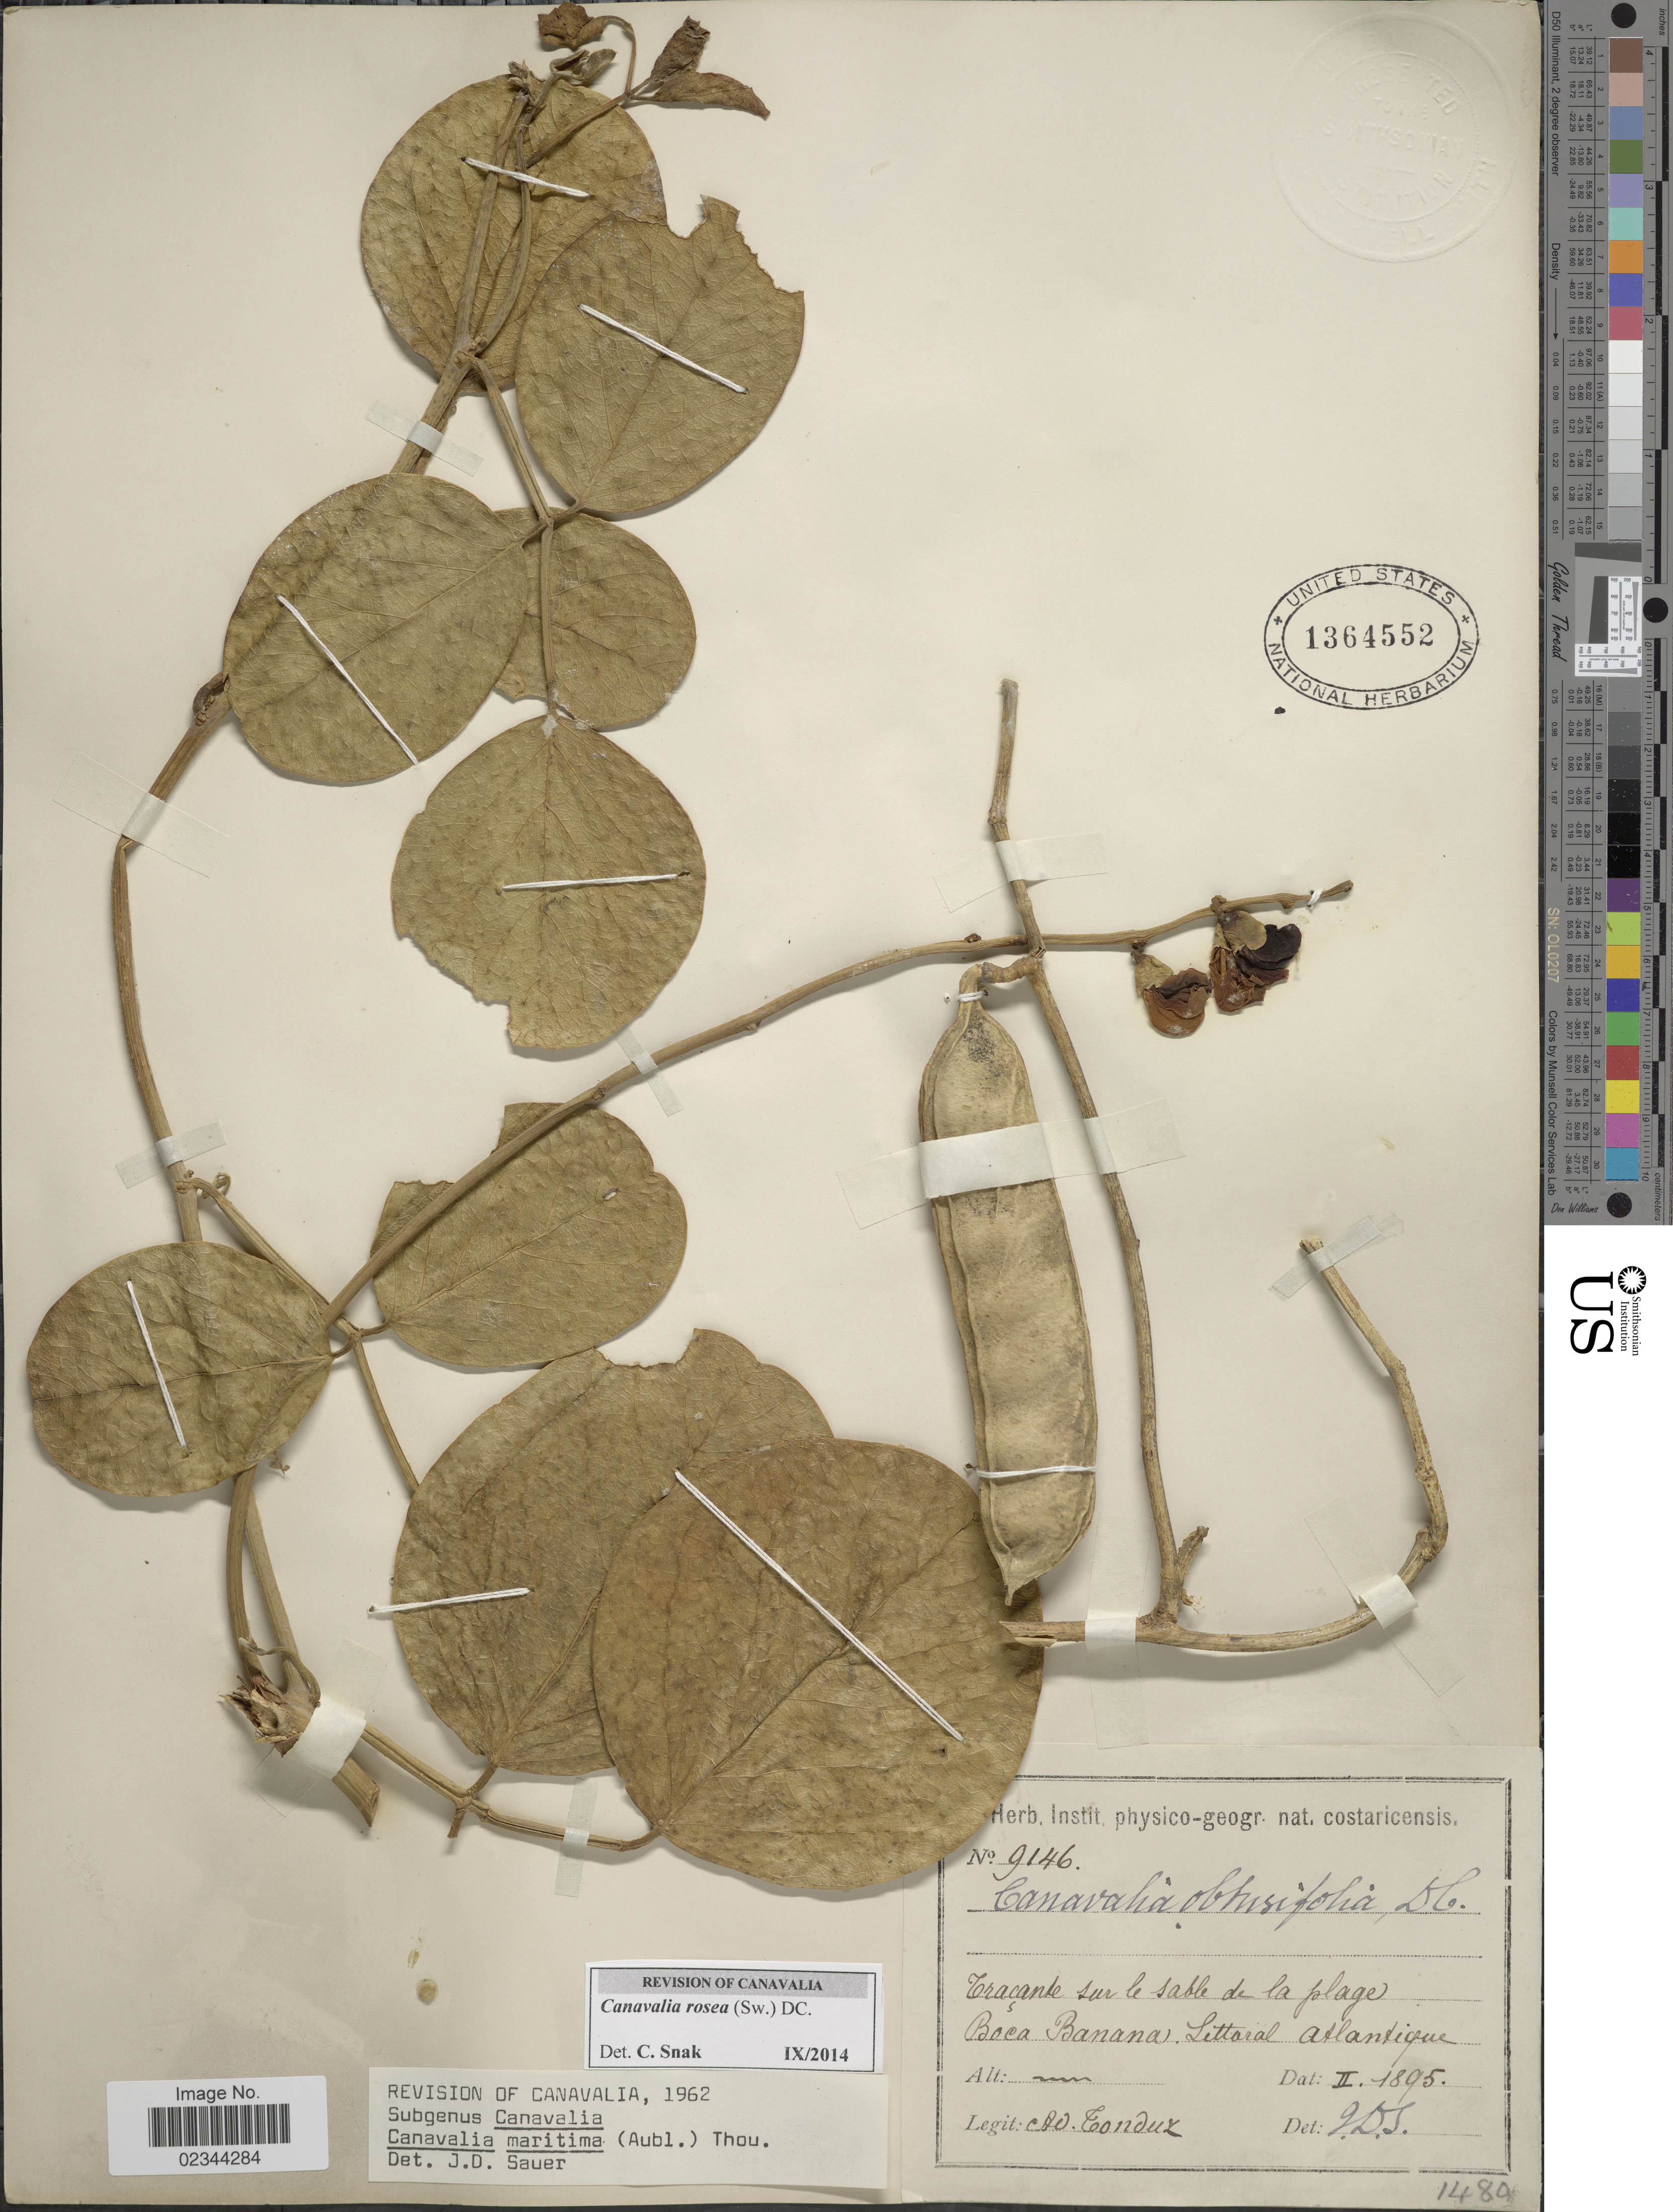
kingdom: Plantae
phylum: Tracheophyta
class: Magnoliopsida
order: Fabales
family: Fabaceae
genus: Canavalia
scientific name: Canavalia rosea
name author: (Sw.) DC.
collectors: A. Tonduz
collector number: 9146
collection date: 1895-02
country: Costa Rica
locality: Tracante sur le sable de la plage Boca Banana, Littoral Atlantique.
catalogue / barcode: US 1364552